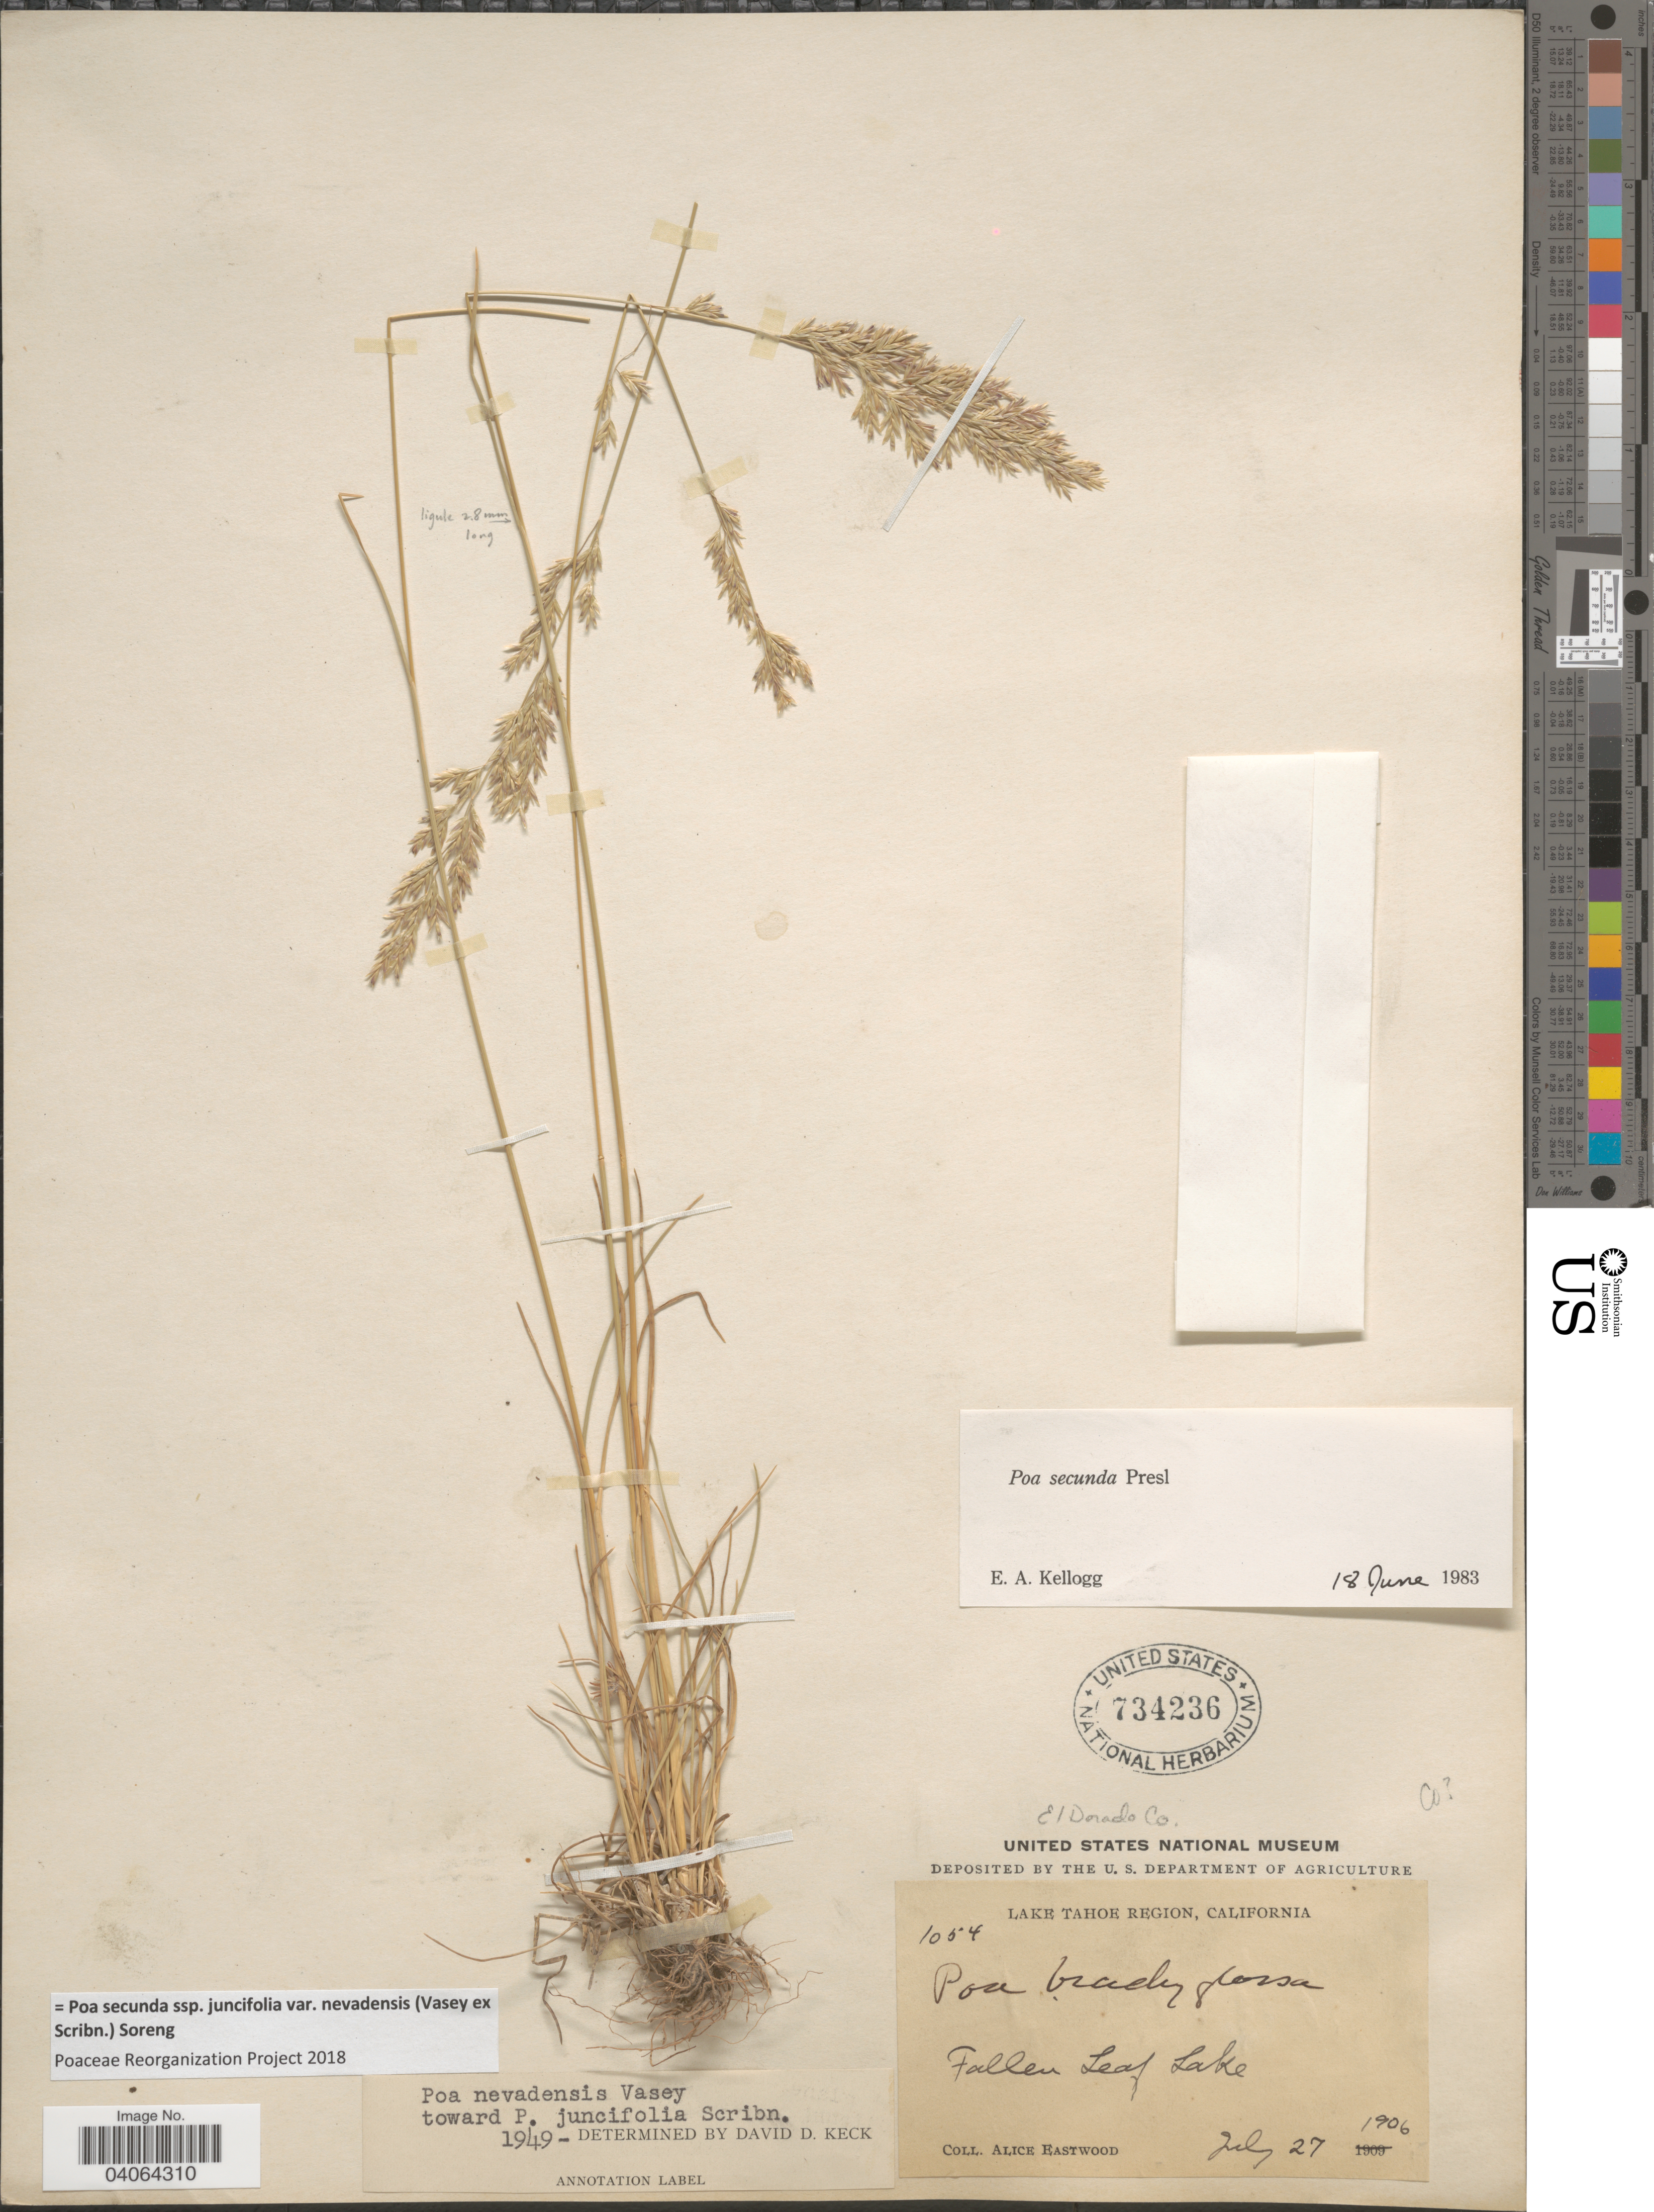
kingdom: Plantae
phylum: Tracheophyta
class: Liliopsida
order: Poales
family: Poaceae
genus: Poa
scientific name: Poa secunda subsp. juncifolia var. nevadensis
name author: (Vasey ex Scribn.) Soreng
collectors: A. Eastwood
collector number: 1054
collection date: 1906-07-27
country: United States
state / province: California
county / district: El Dorado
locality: Lake Tahoe Region. Fallen Leaf Lake. Eldorado Co. Co [unsure placement].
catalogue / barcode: US 734236